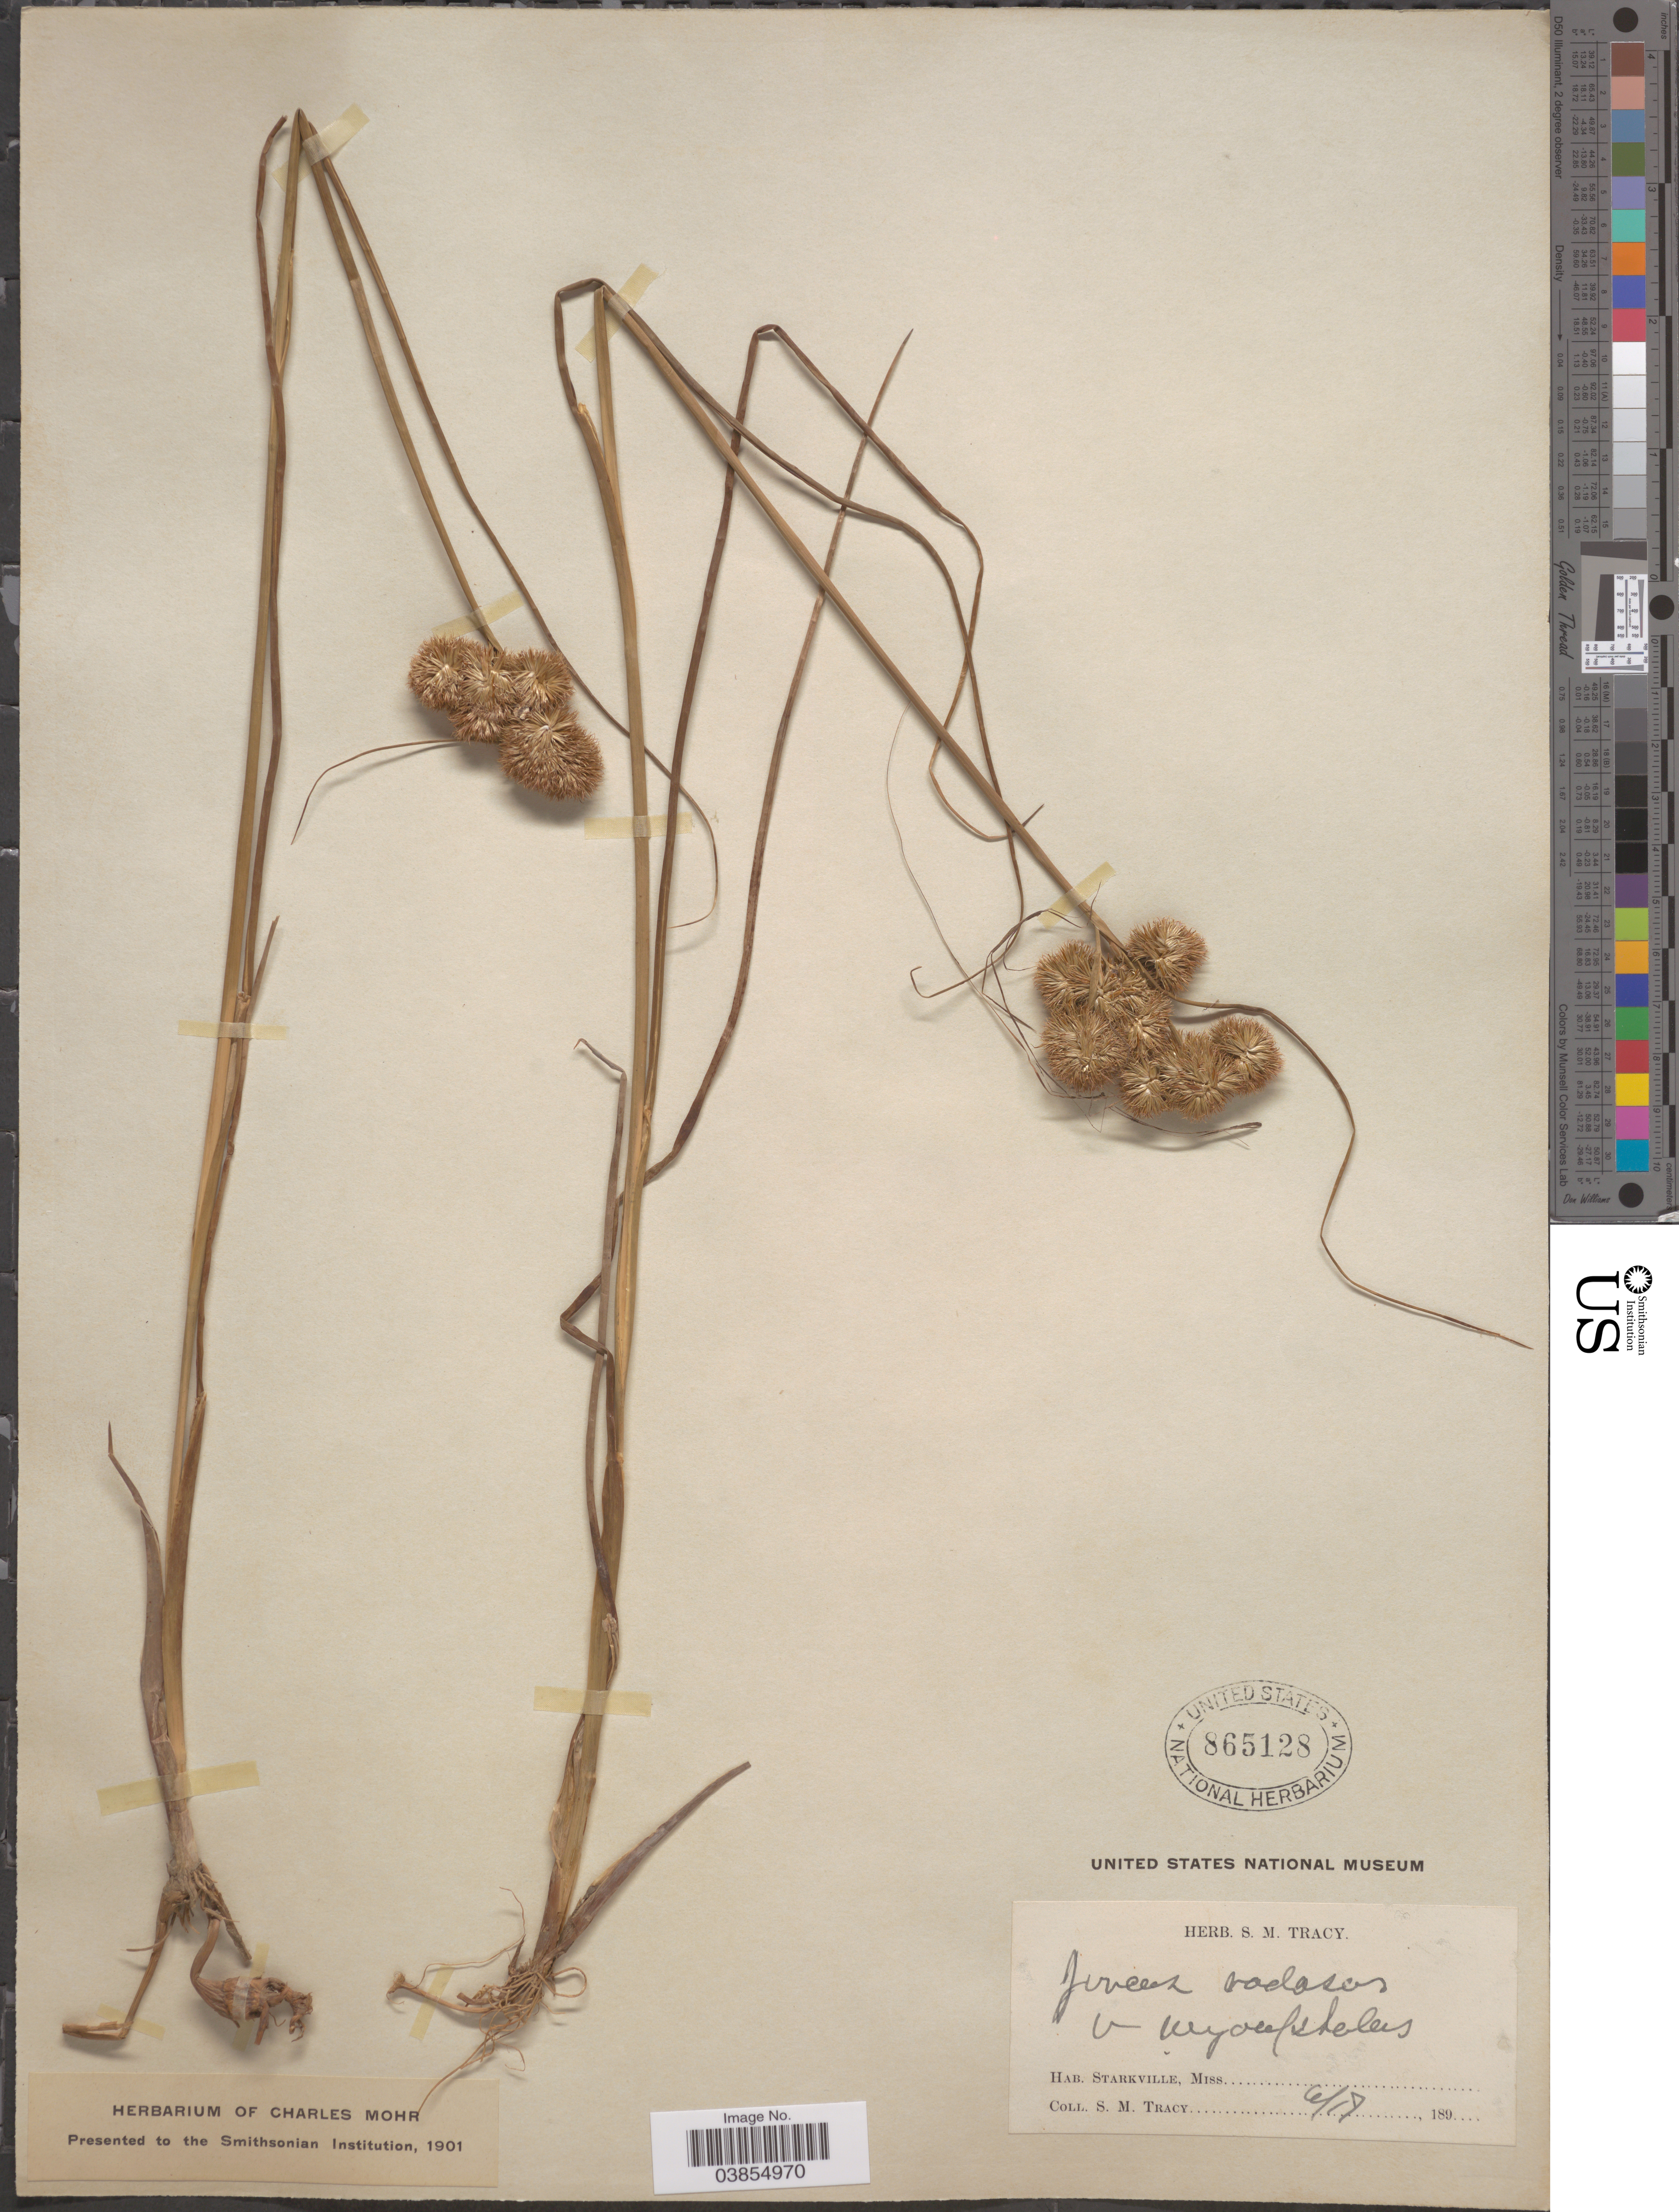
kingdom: Plantae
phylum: Tracheophyta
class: Liliopsida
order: Poales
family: Juncaceae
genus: Juncus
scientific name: Juncus megacephalus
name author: M.A. Curtis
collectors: S. M. Tracy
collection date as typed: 6/17, 189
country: United States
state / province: Mississippi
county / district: Oktibbeha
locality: Starkville.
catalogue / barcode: US 865128